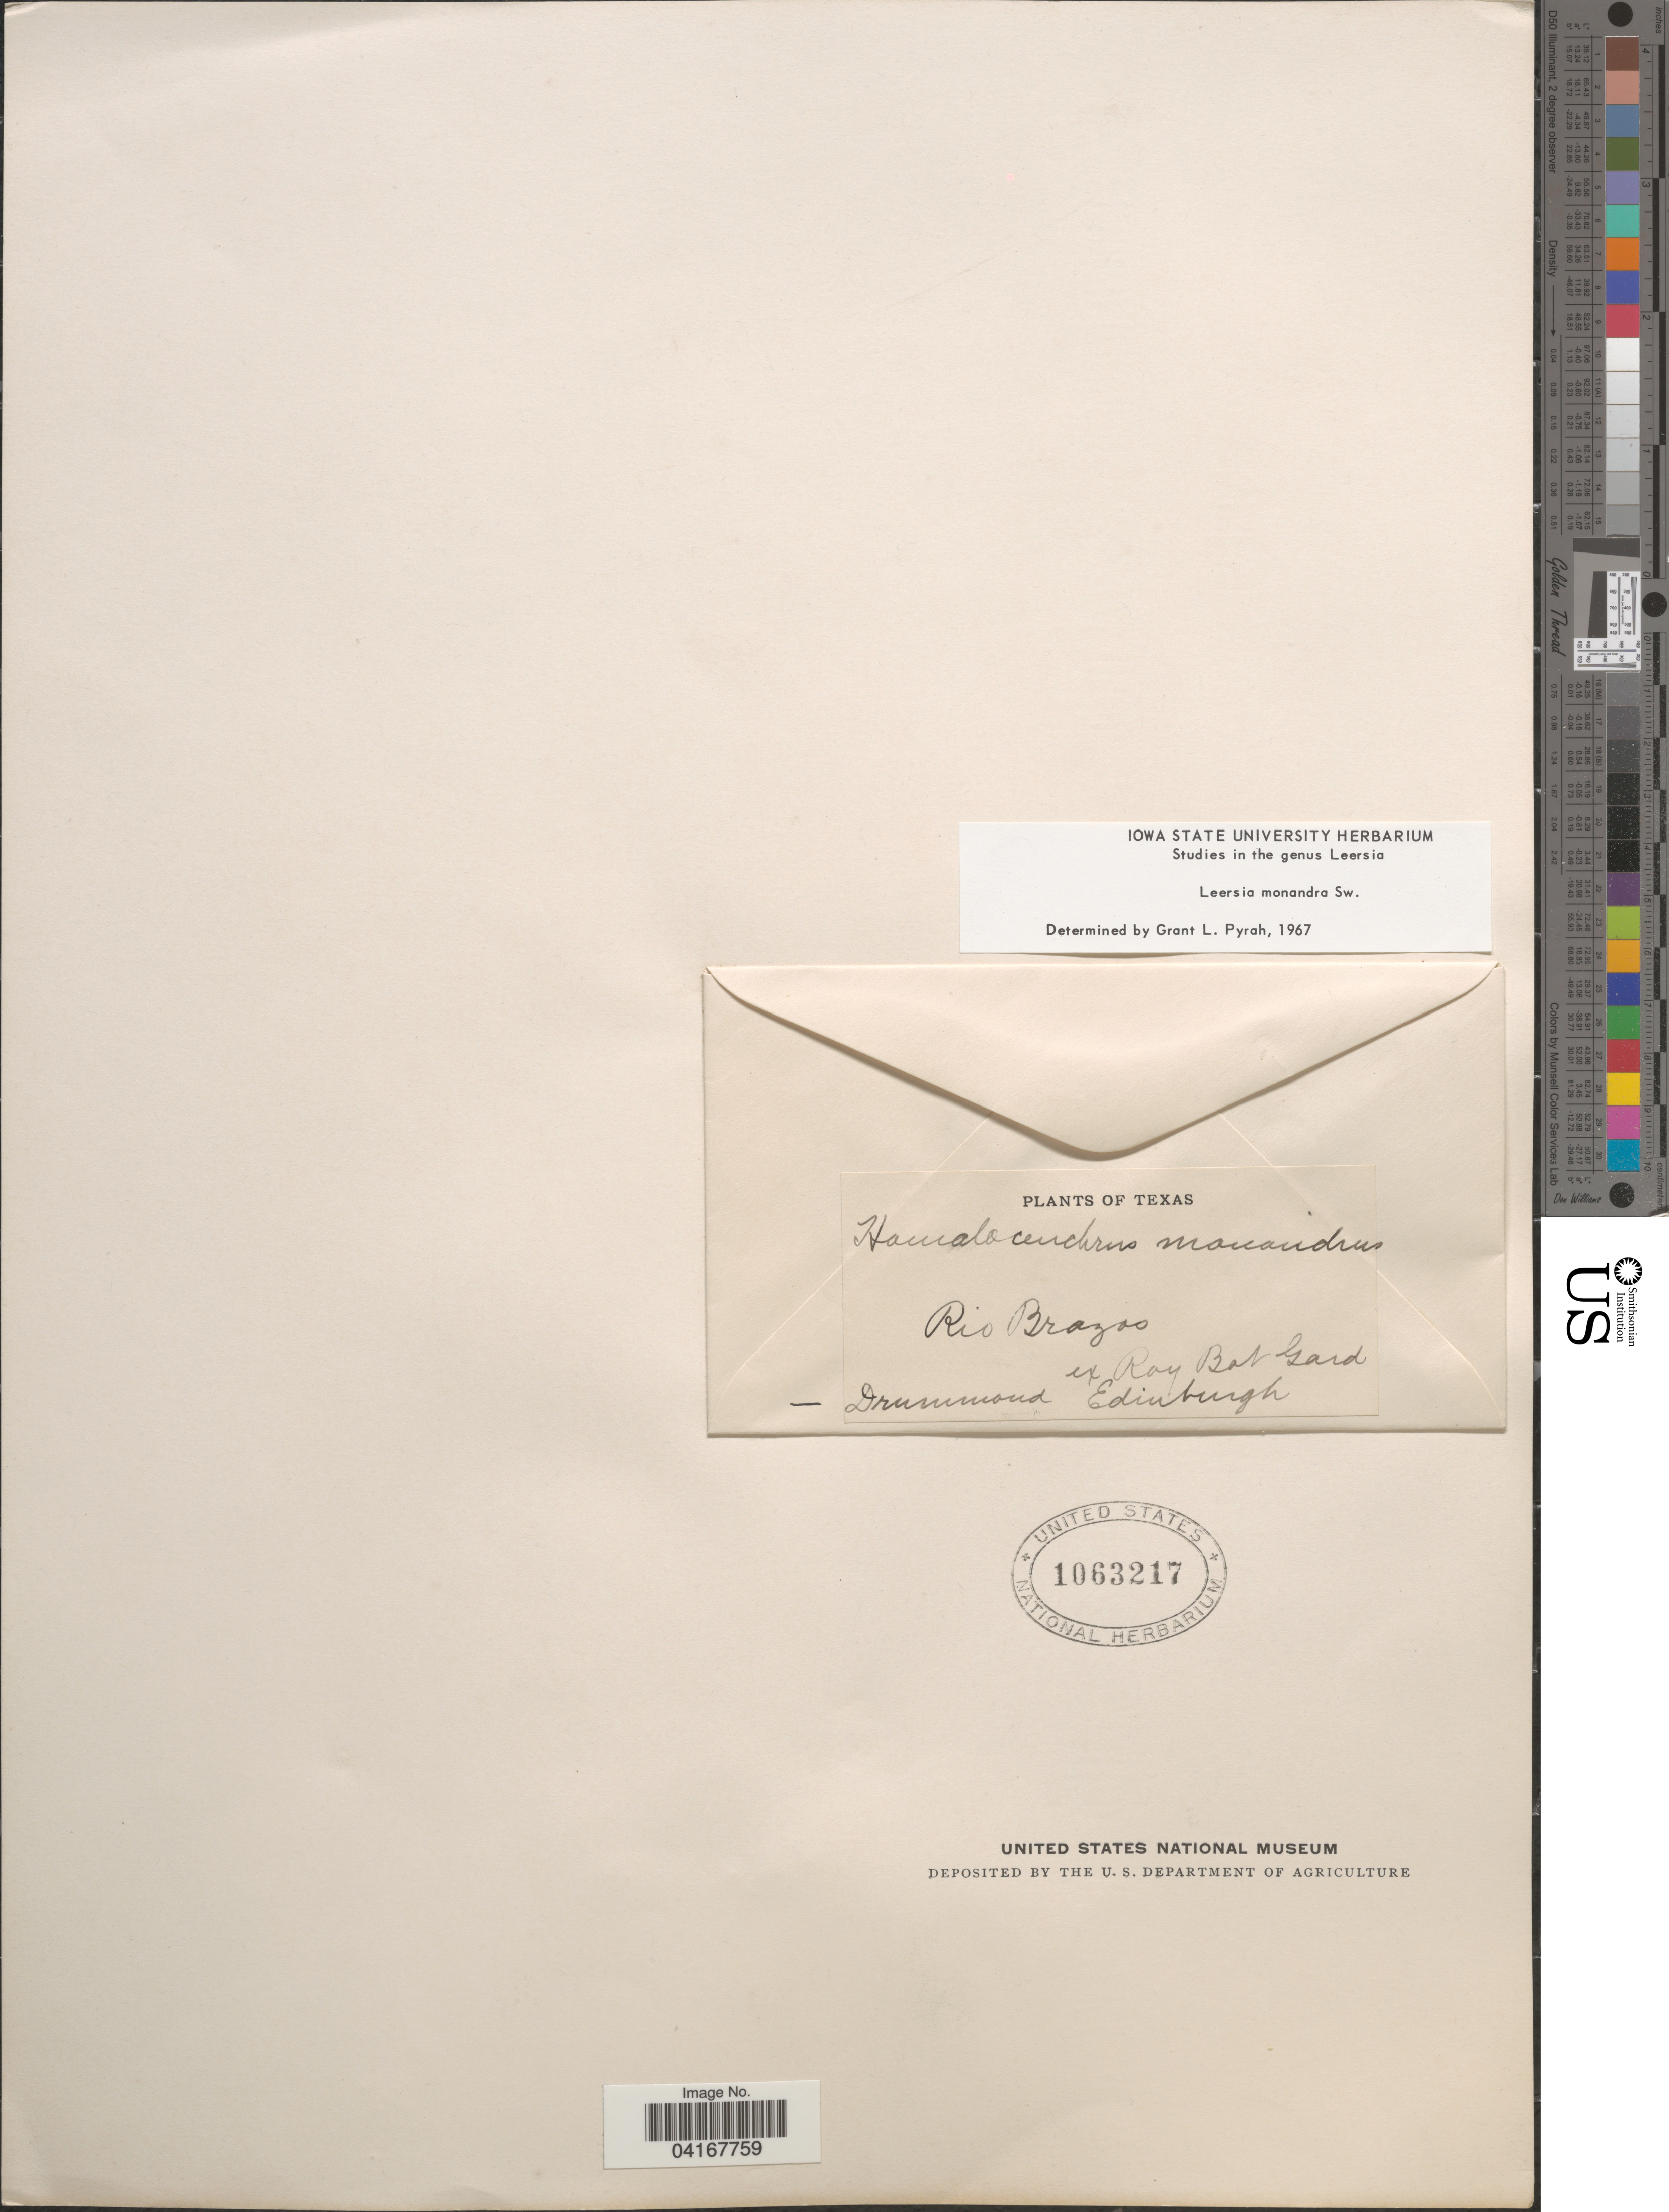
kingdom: Plantae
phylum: Tracheophyta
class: Liliopsida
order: Poales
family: Poaceae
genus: Leersia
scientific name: Leersia monandra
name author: Sw.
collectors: -. Drummond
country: United States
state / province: Texas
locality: Rio Brazos.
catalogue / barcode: US 1063217